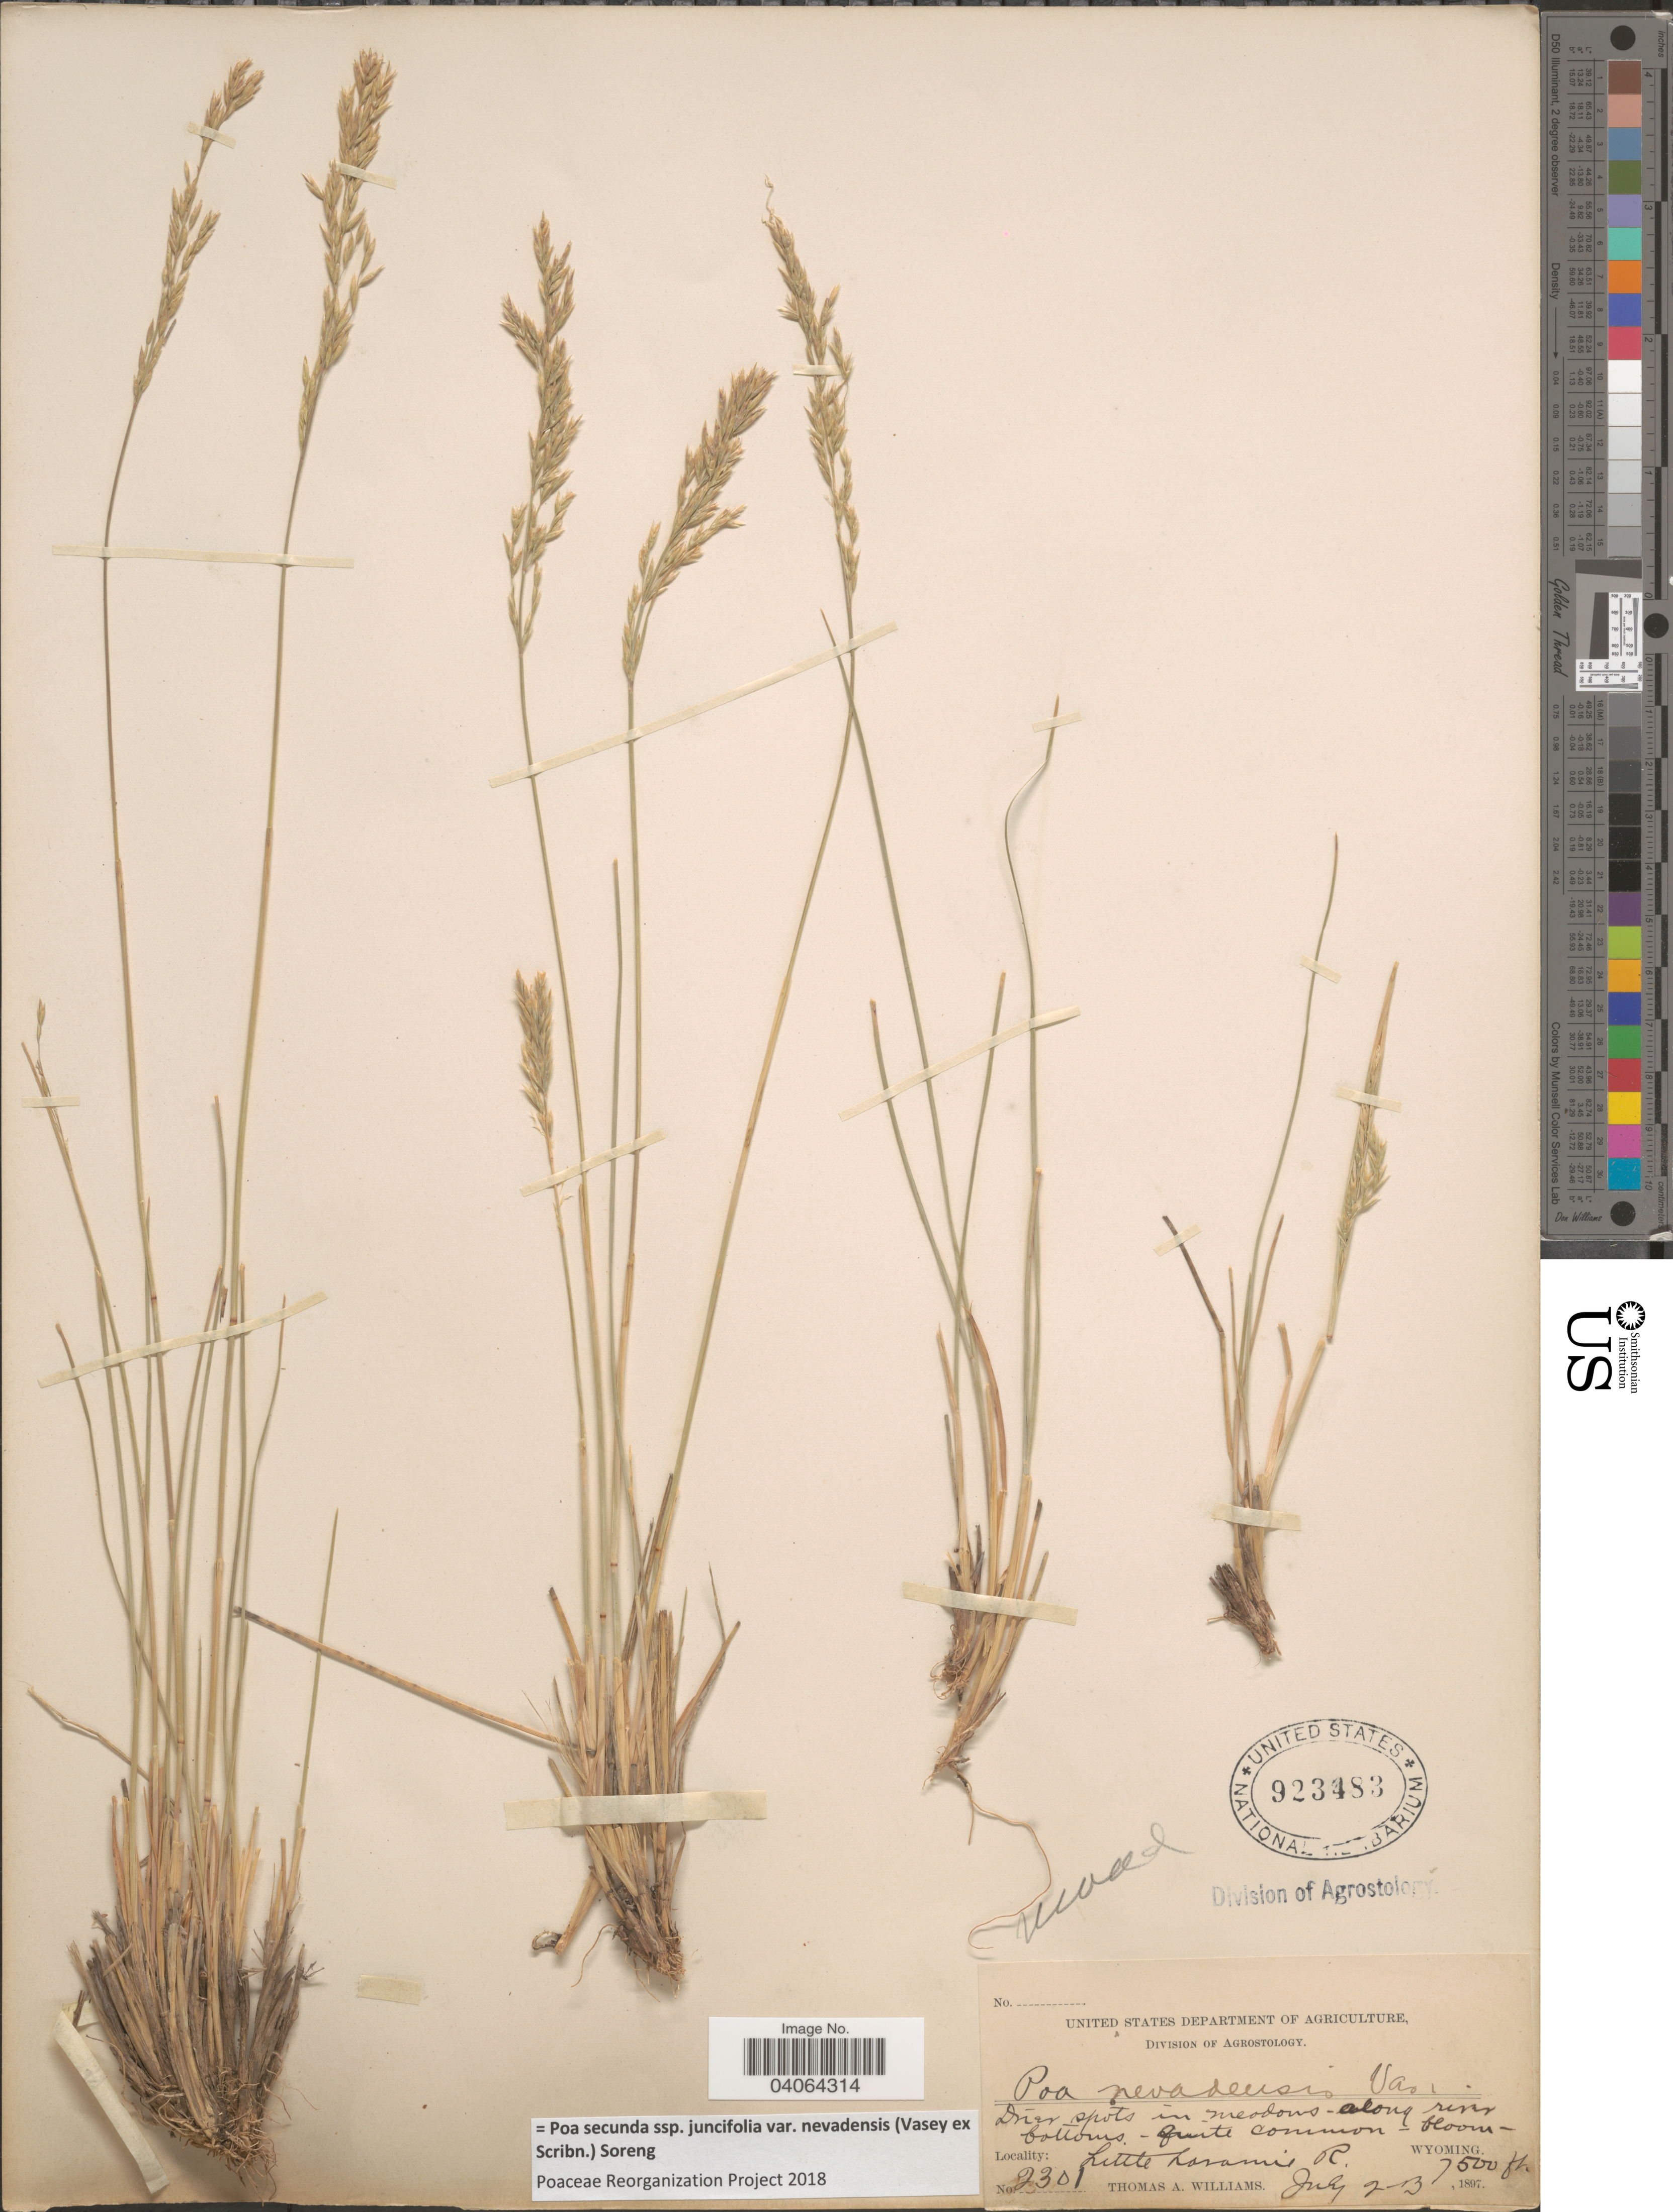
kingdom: Plantae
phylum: Tracheophyta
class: Liliopsida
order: Poales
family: Poaceae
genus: Poa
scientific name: Poa secunda subsp. juncifolia var. nevadensis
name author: (Vasey ex Scribn.) Soreng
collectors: T. A. Williams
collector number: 2301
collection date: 1897-07-02/1897-07-03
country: United States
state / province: Wyoming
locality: Little Laramie R.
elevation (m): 2286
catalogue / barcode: US 923483